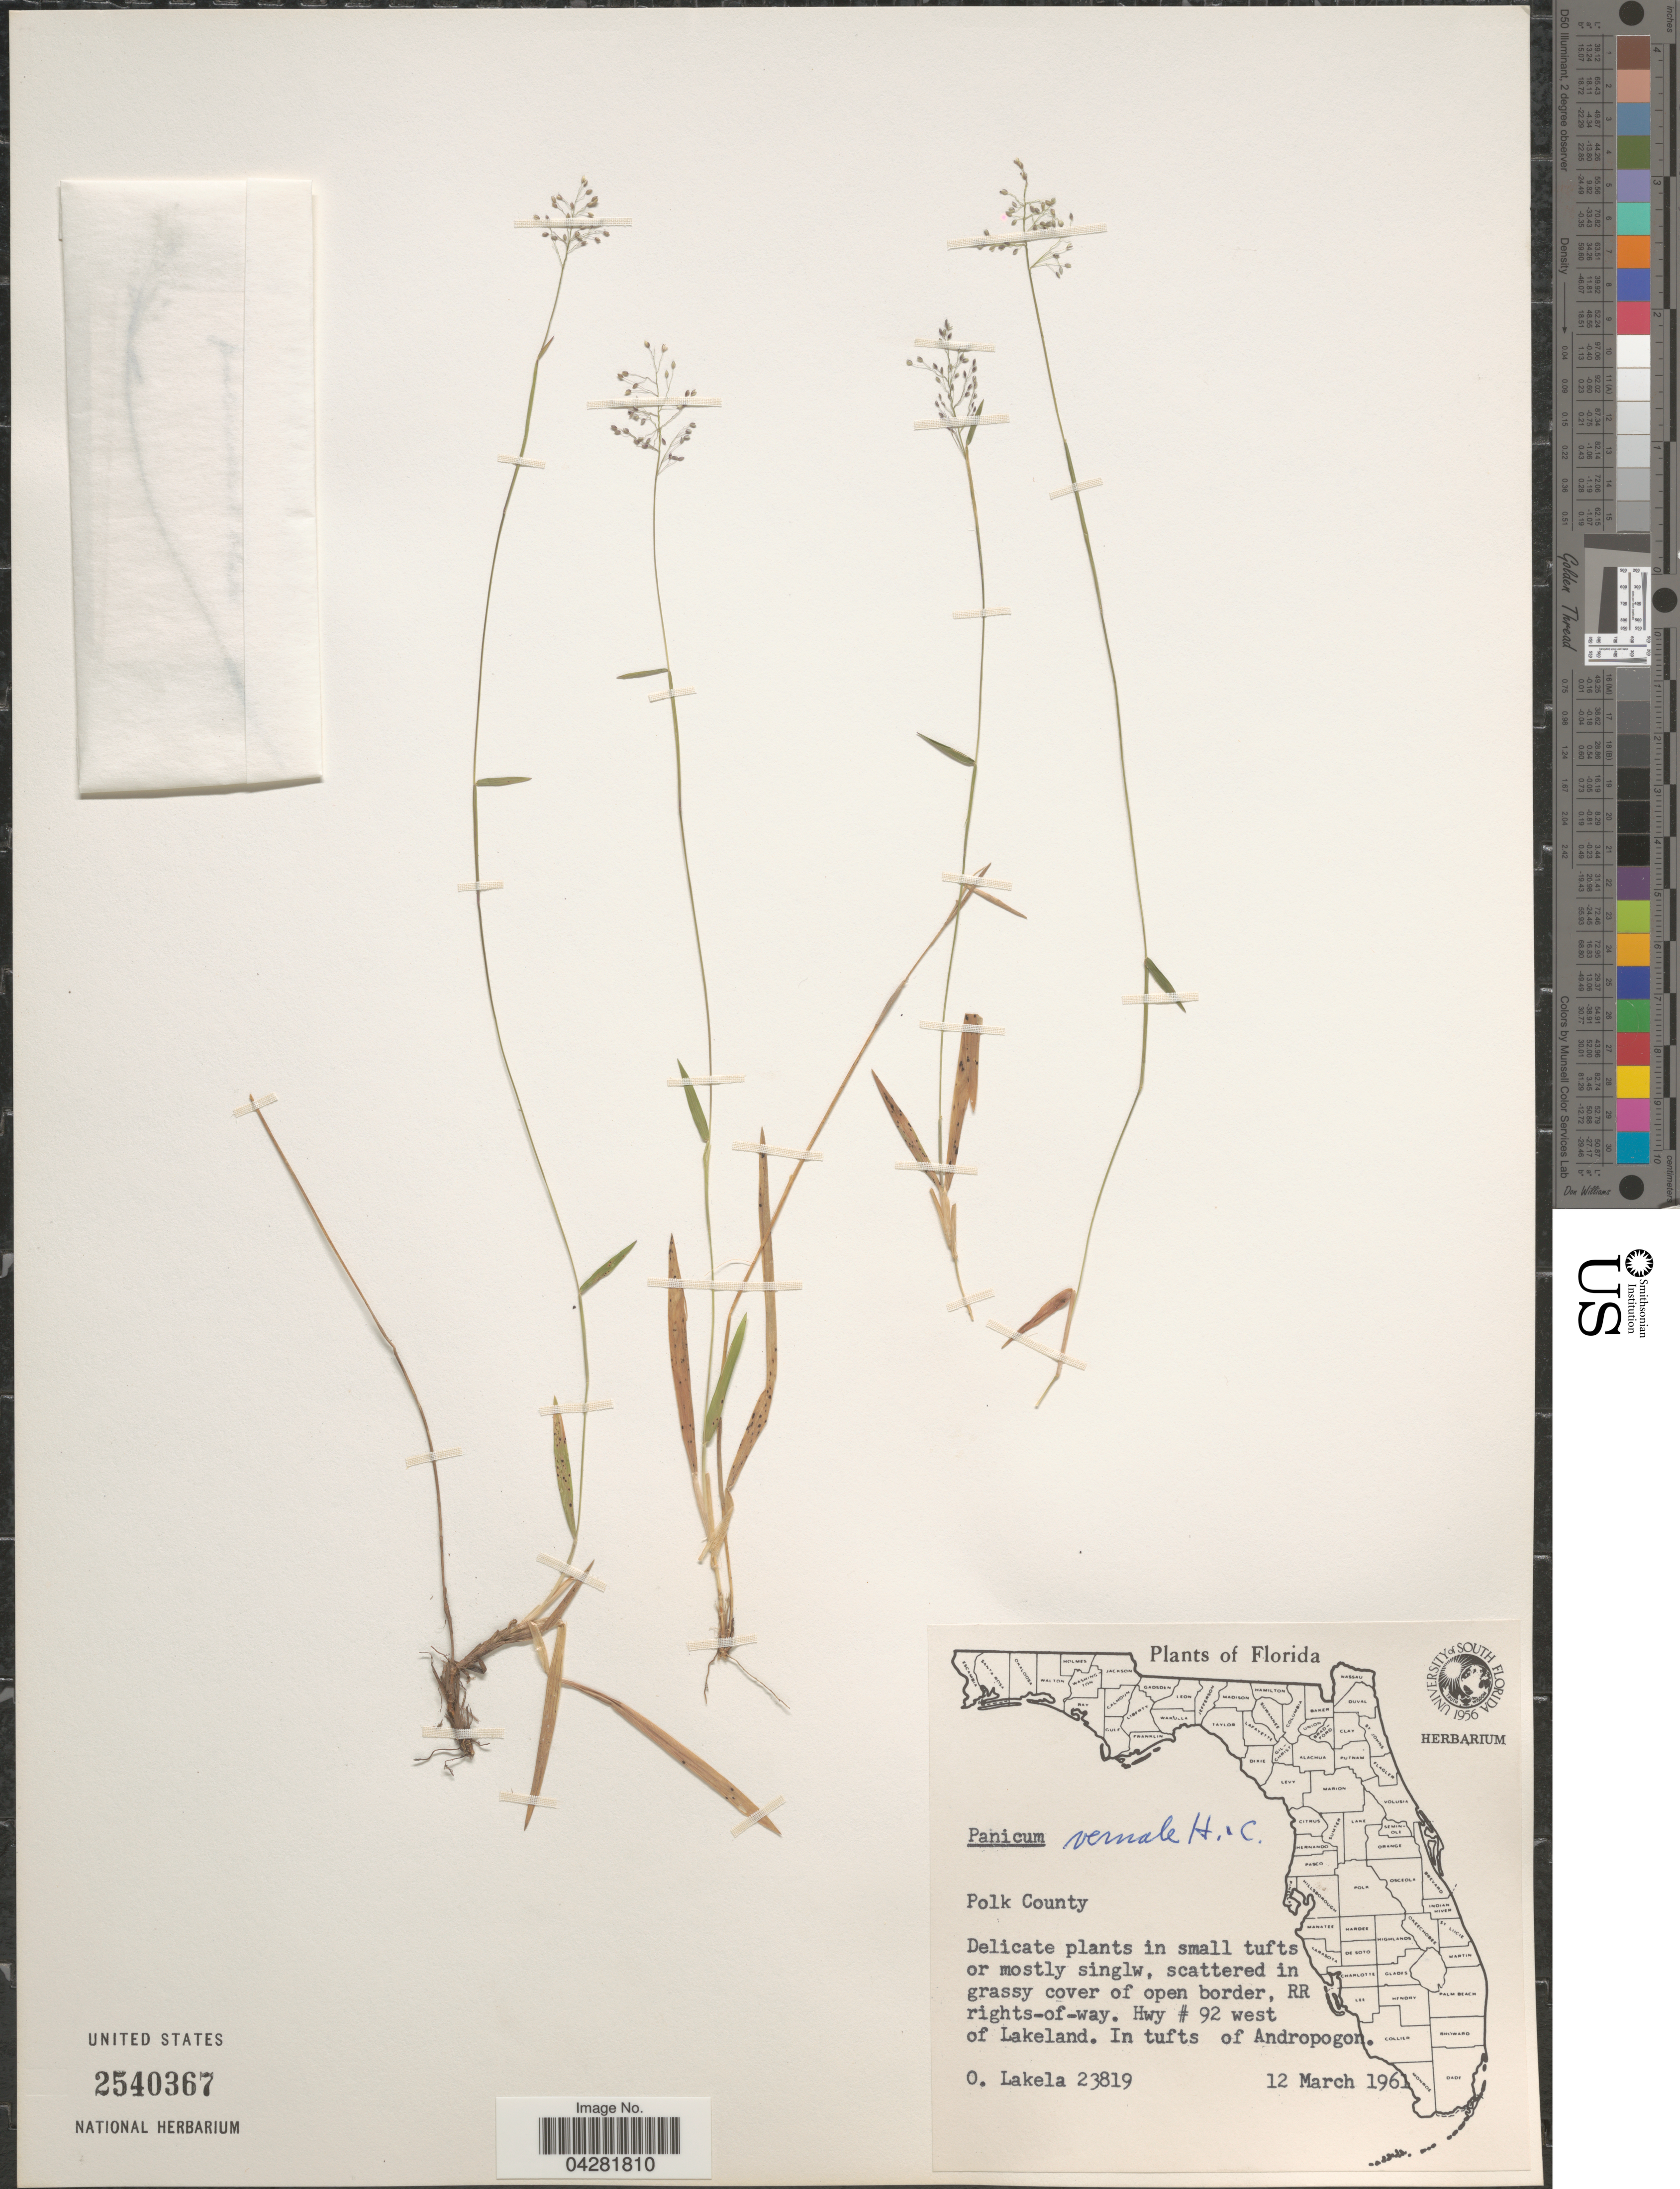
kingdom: Plantae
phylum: Tracheophyta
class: Liliopsida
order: Poales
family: Poaceae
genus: Dichanthelium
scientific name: Dichanthelium ensifolium var. ensifolium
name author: (Baldwin ex Elliot) Gould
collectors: O. Lakela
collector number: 23819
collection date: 1961-03-12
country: United States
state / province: Florida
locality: Polk County. Scattered in grassy cover of open border, RR rights-of-way. Hwy # 92 west of Lakeland.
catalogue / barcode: US 2540367